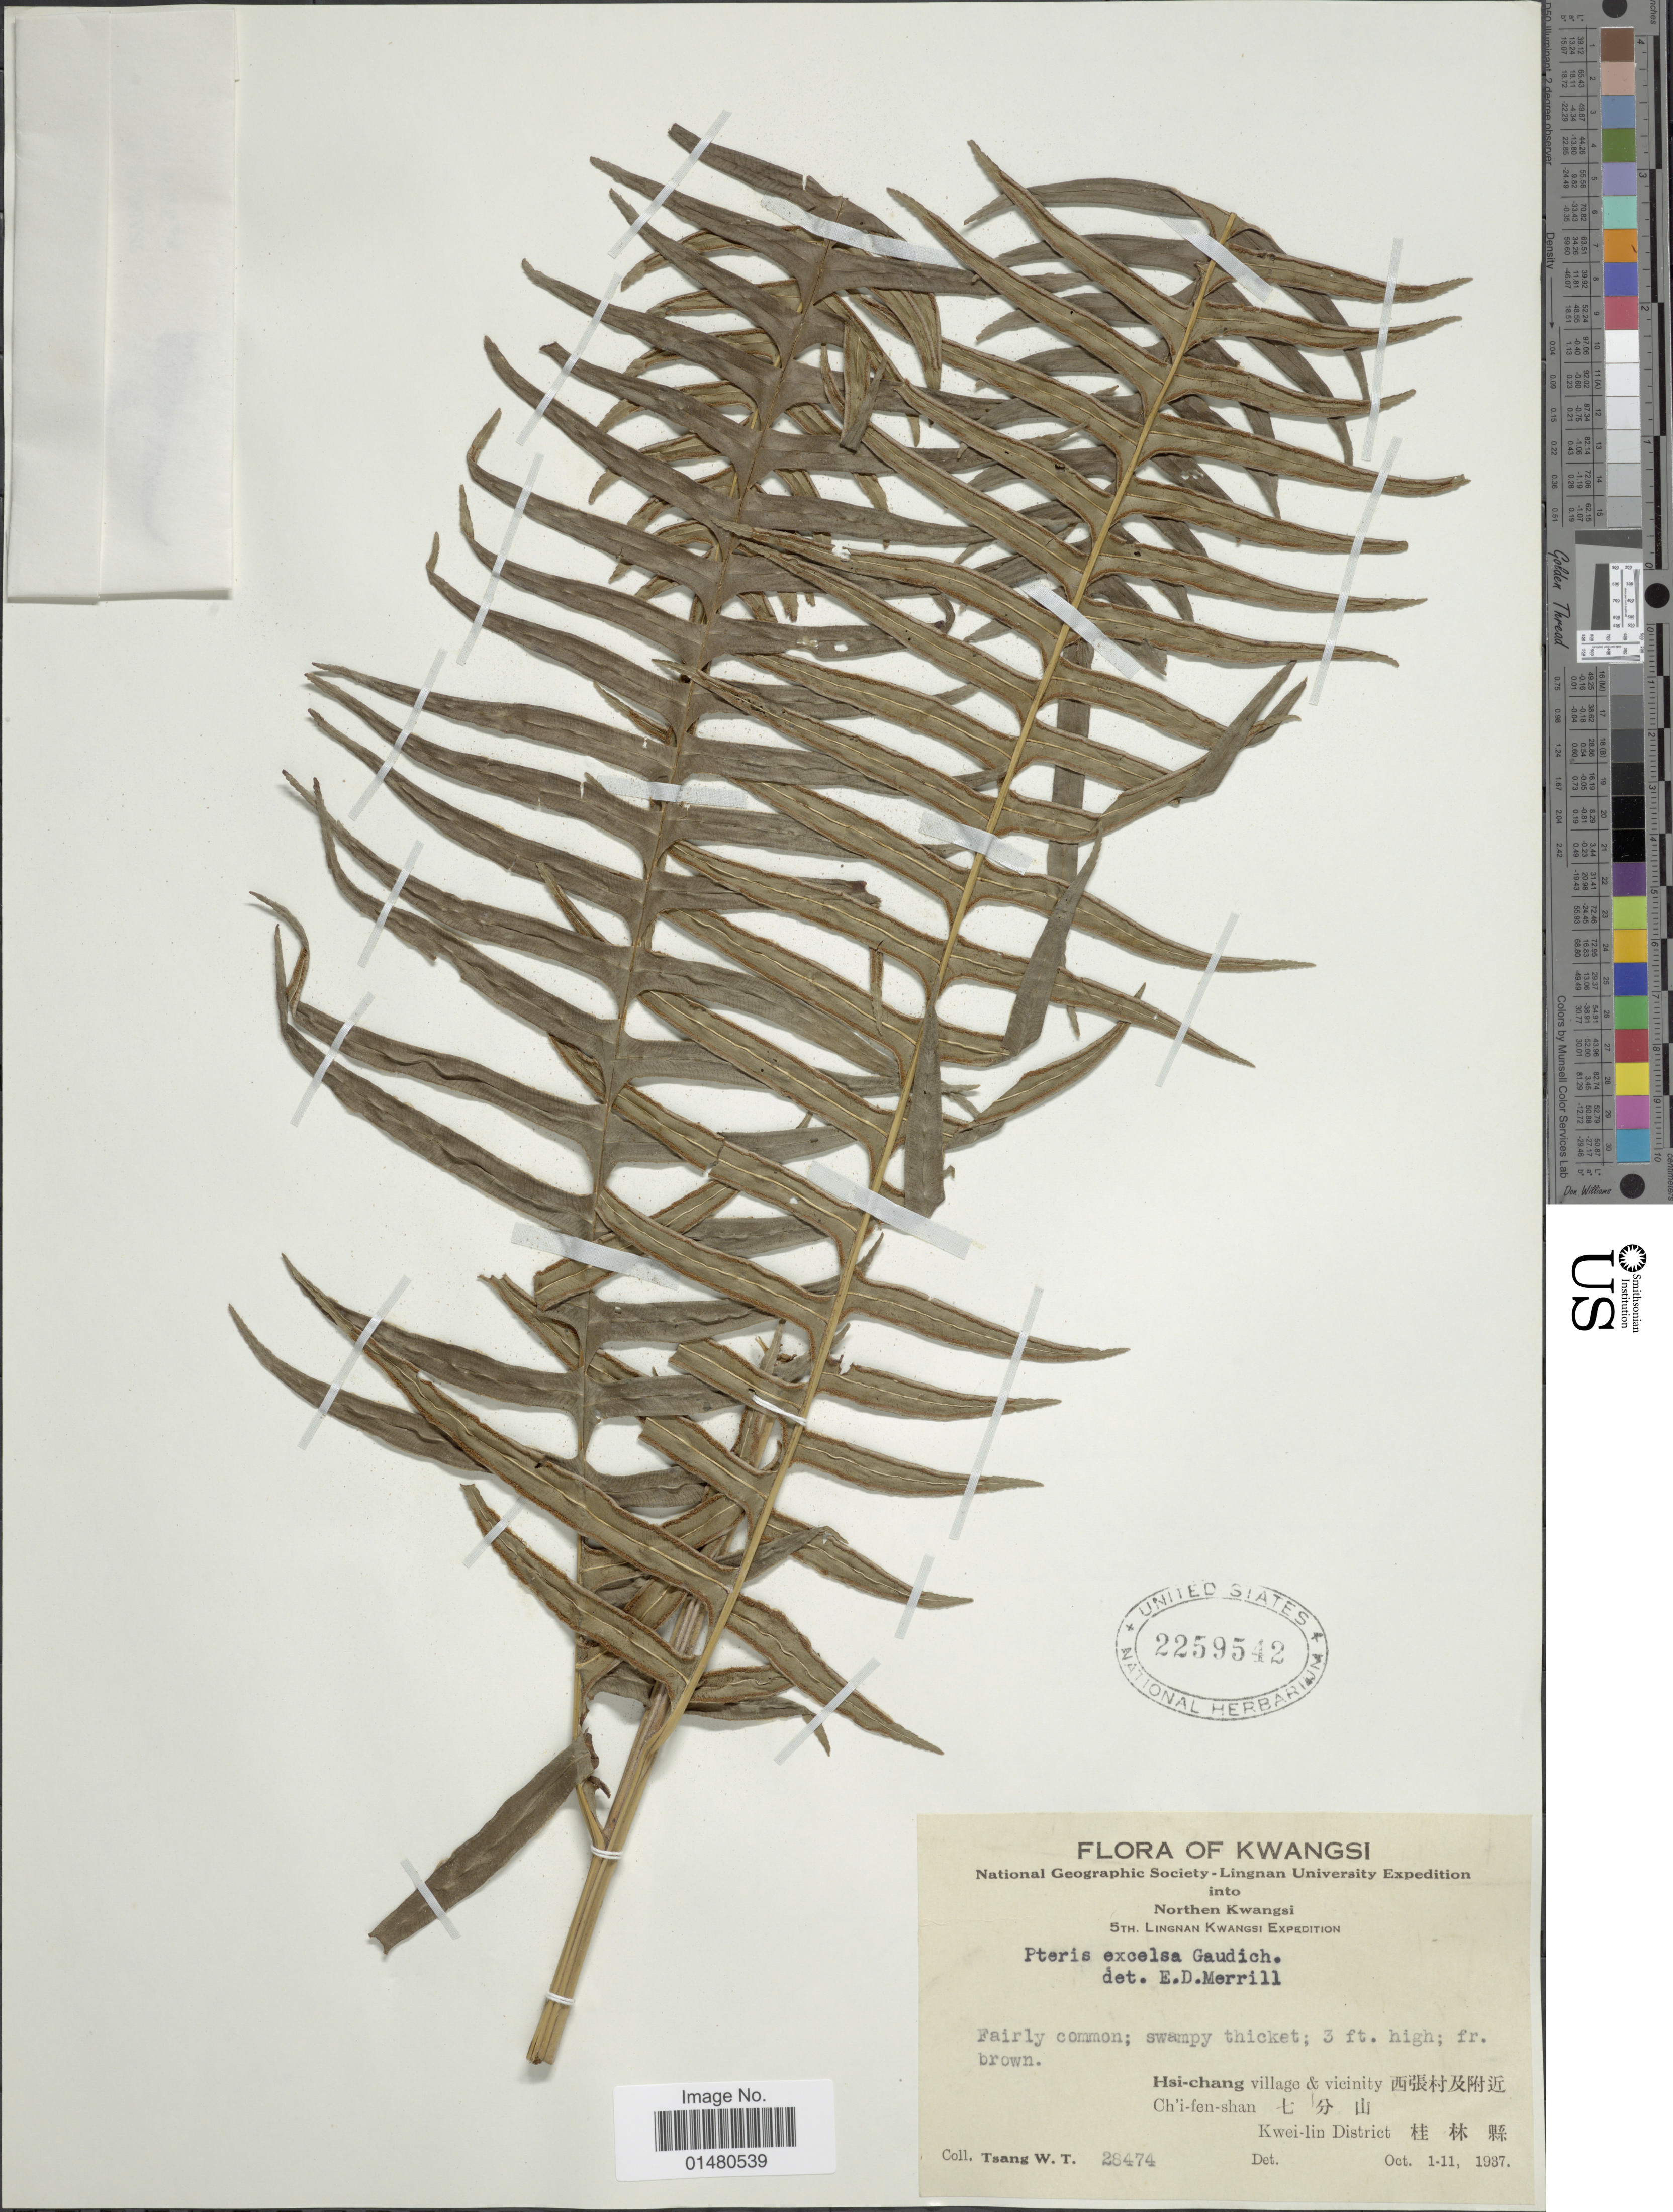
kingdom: Plantae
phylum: Tracheophyta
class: Polypodiopsida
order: Polypodiales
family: Pteridaceae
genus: Pteris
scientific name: Pteris excelsa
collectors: W. T. Tsang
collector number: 28474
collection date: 1937-10-01/1937-10-11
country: China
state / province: Guangxi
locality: Kwasi,Hsi-chang village & vicinity, Ch'i-fen-shan, Kwei-lin District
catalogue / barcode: US 2259542